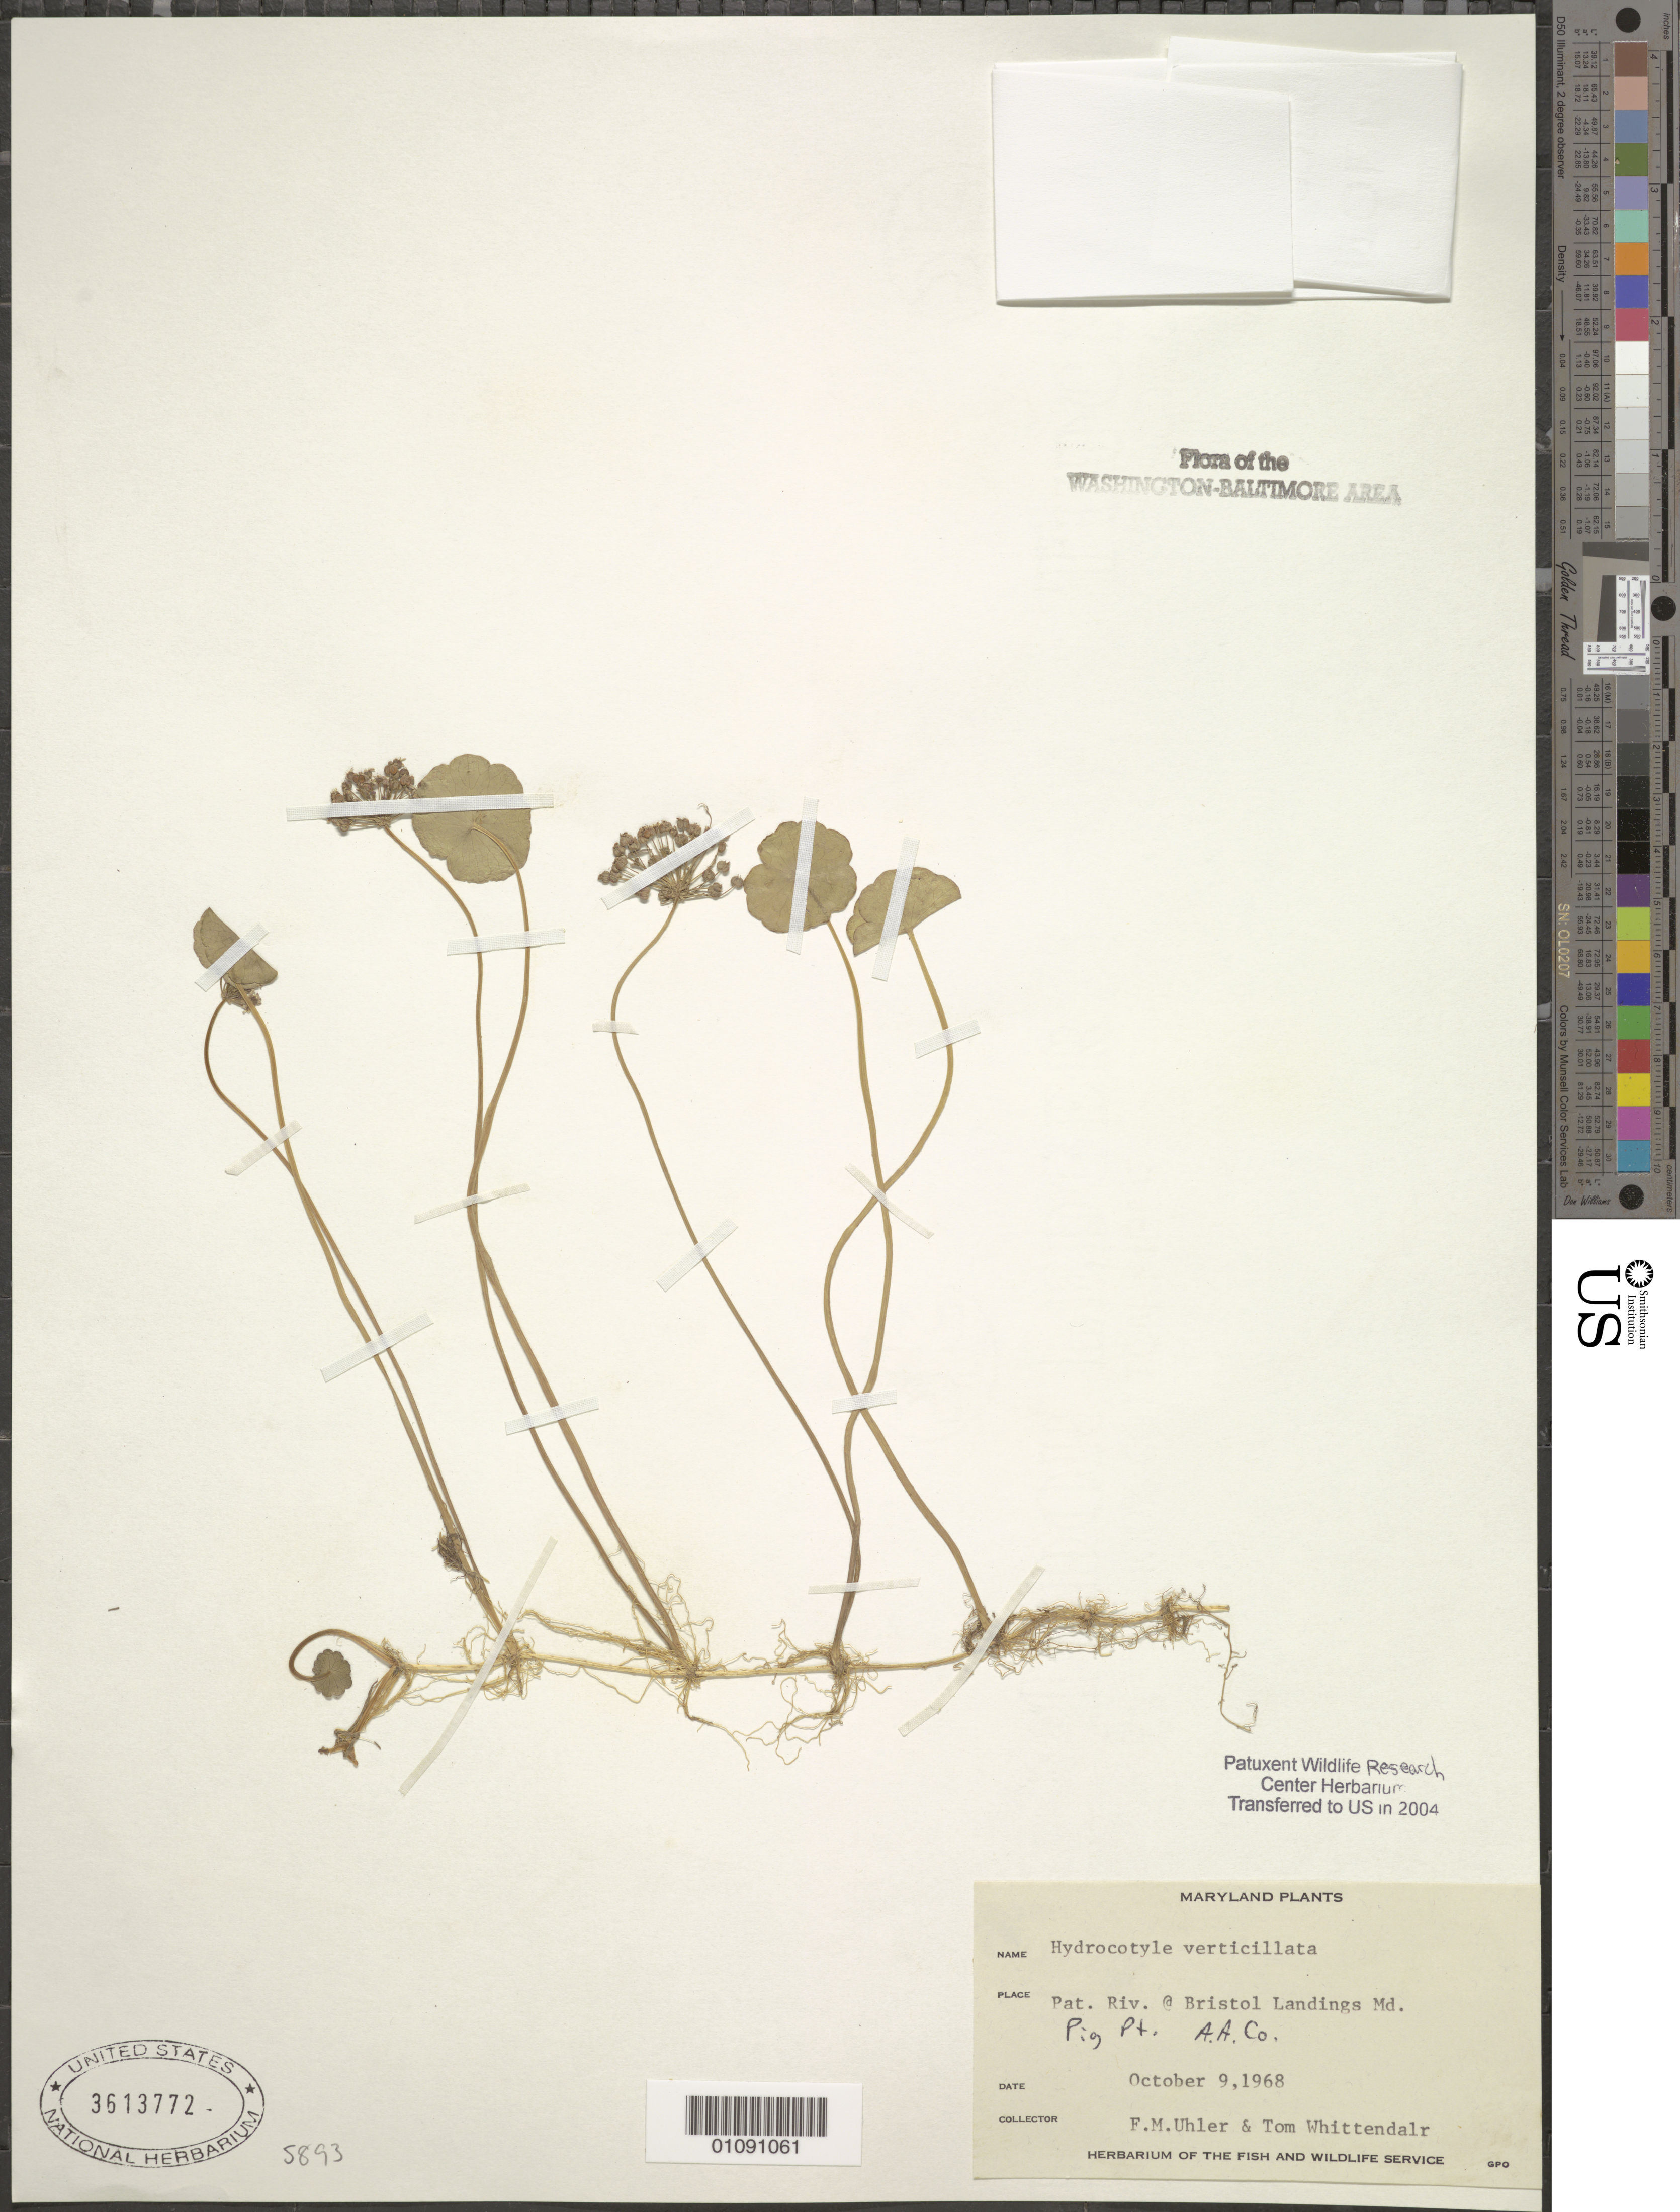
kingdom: Plantae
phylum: Tracheophyta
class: Magnoliopsida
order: Apiales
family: Araliaceae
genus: Hydrocotyle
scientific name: Hydrocotyle verticillata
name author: Thunb.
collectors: F. M. Uhler & T. Whittendalr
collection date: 1968-10-09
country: United States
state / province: Maryland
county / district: Anne Arundel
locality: Patuxent River at Bristol Landings. Pig Point.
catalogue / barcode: US 3613772